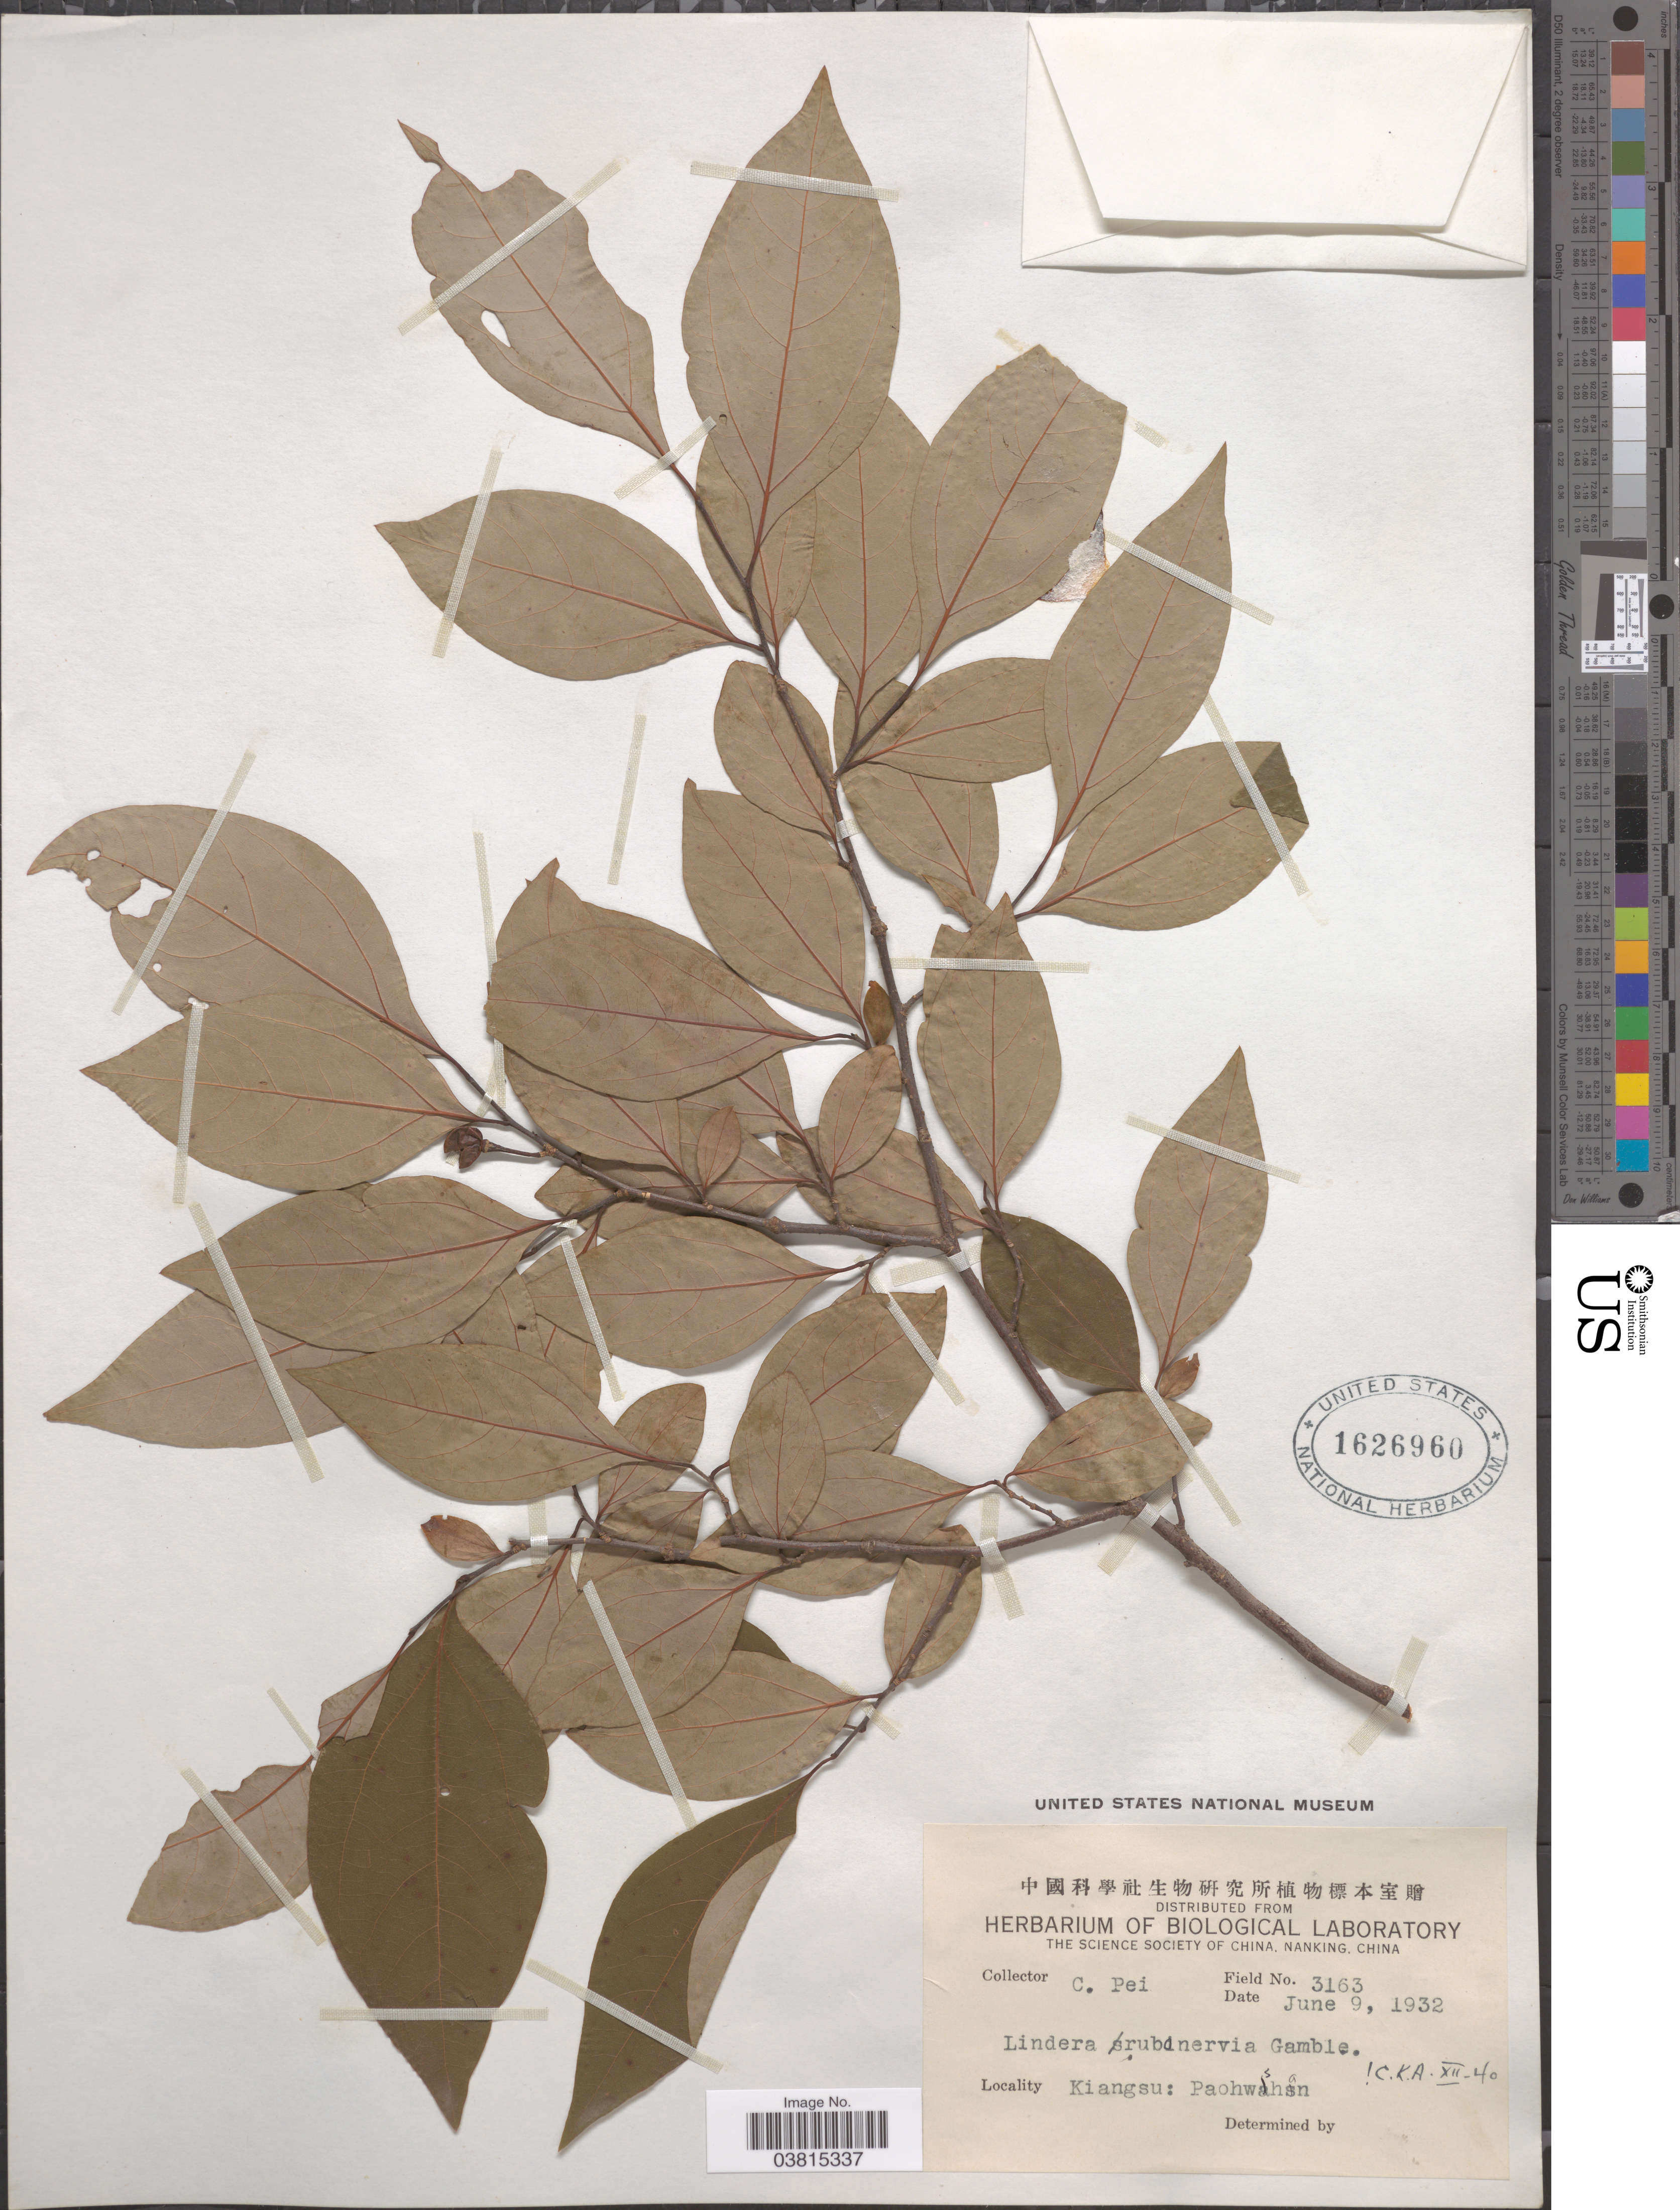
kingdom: Plantae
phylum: Tracheophyta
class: Magnoliopsida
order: Laurales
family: Lauraceae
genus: Lindera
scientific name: Lindera rubronervia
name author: Gamble in Sarg.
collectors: C. P'ei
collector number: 3163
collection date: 1932-06-09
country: China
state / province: Jiangsu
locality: Kiangsu: Paohwshan.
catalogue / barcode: US 1626960